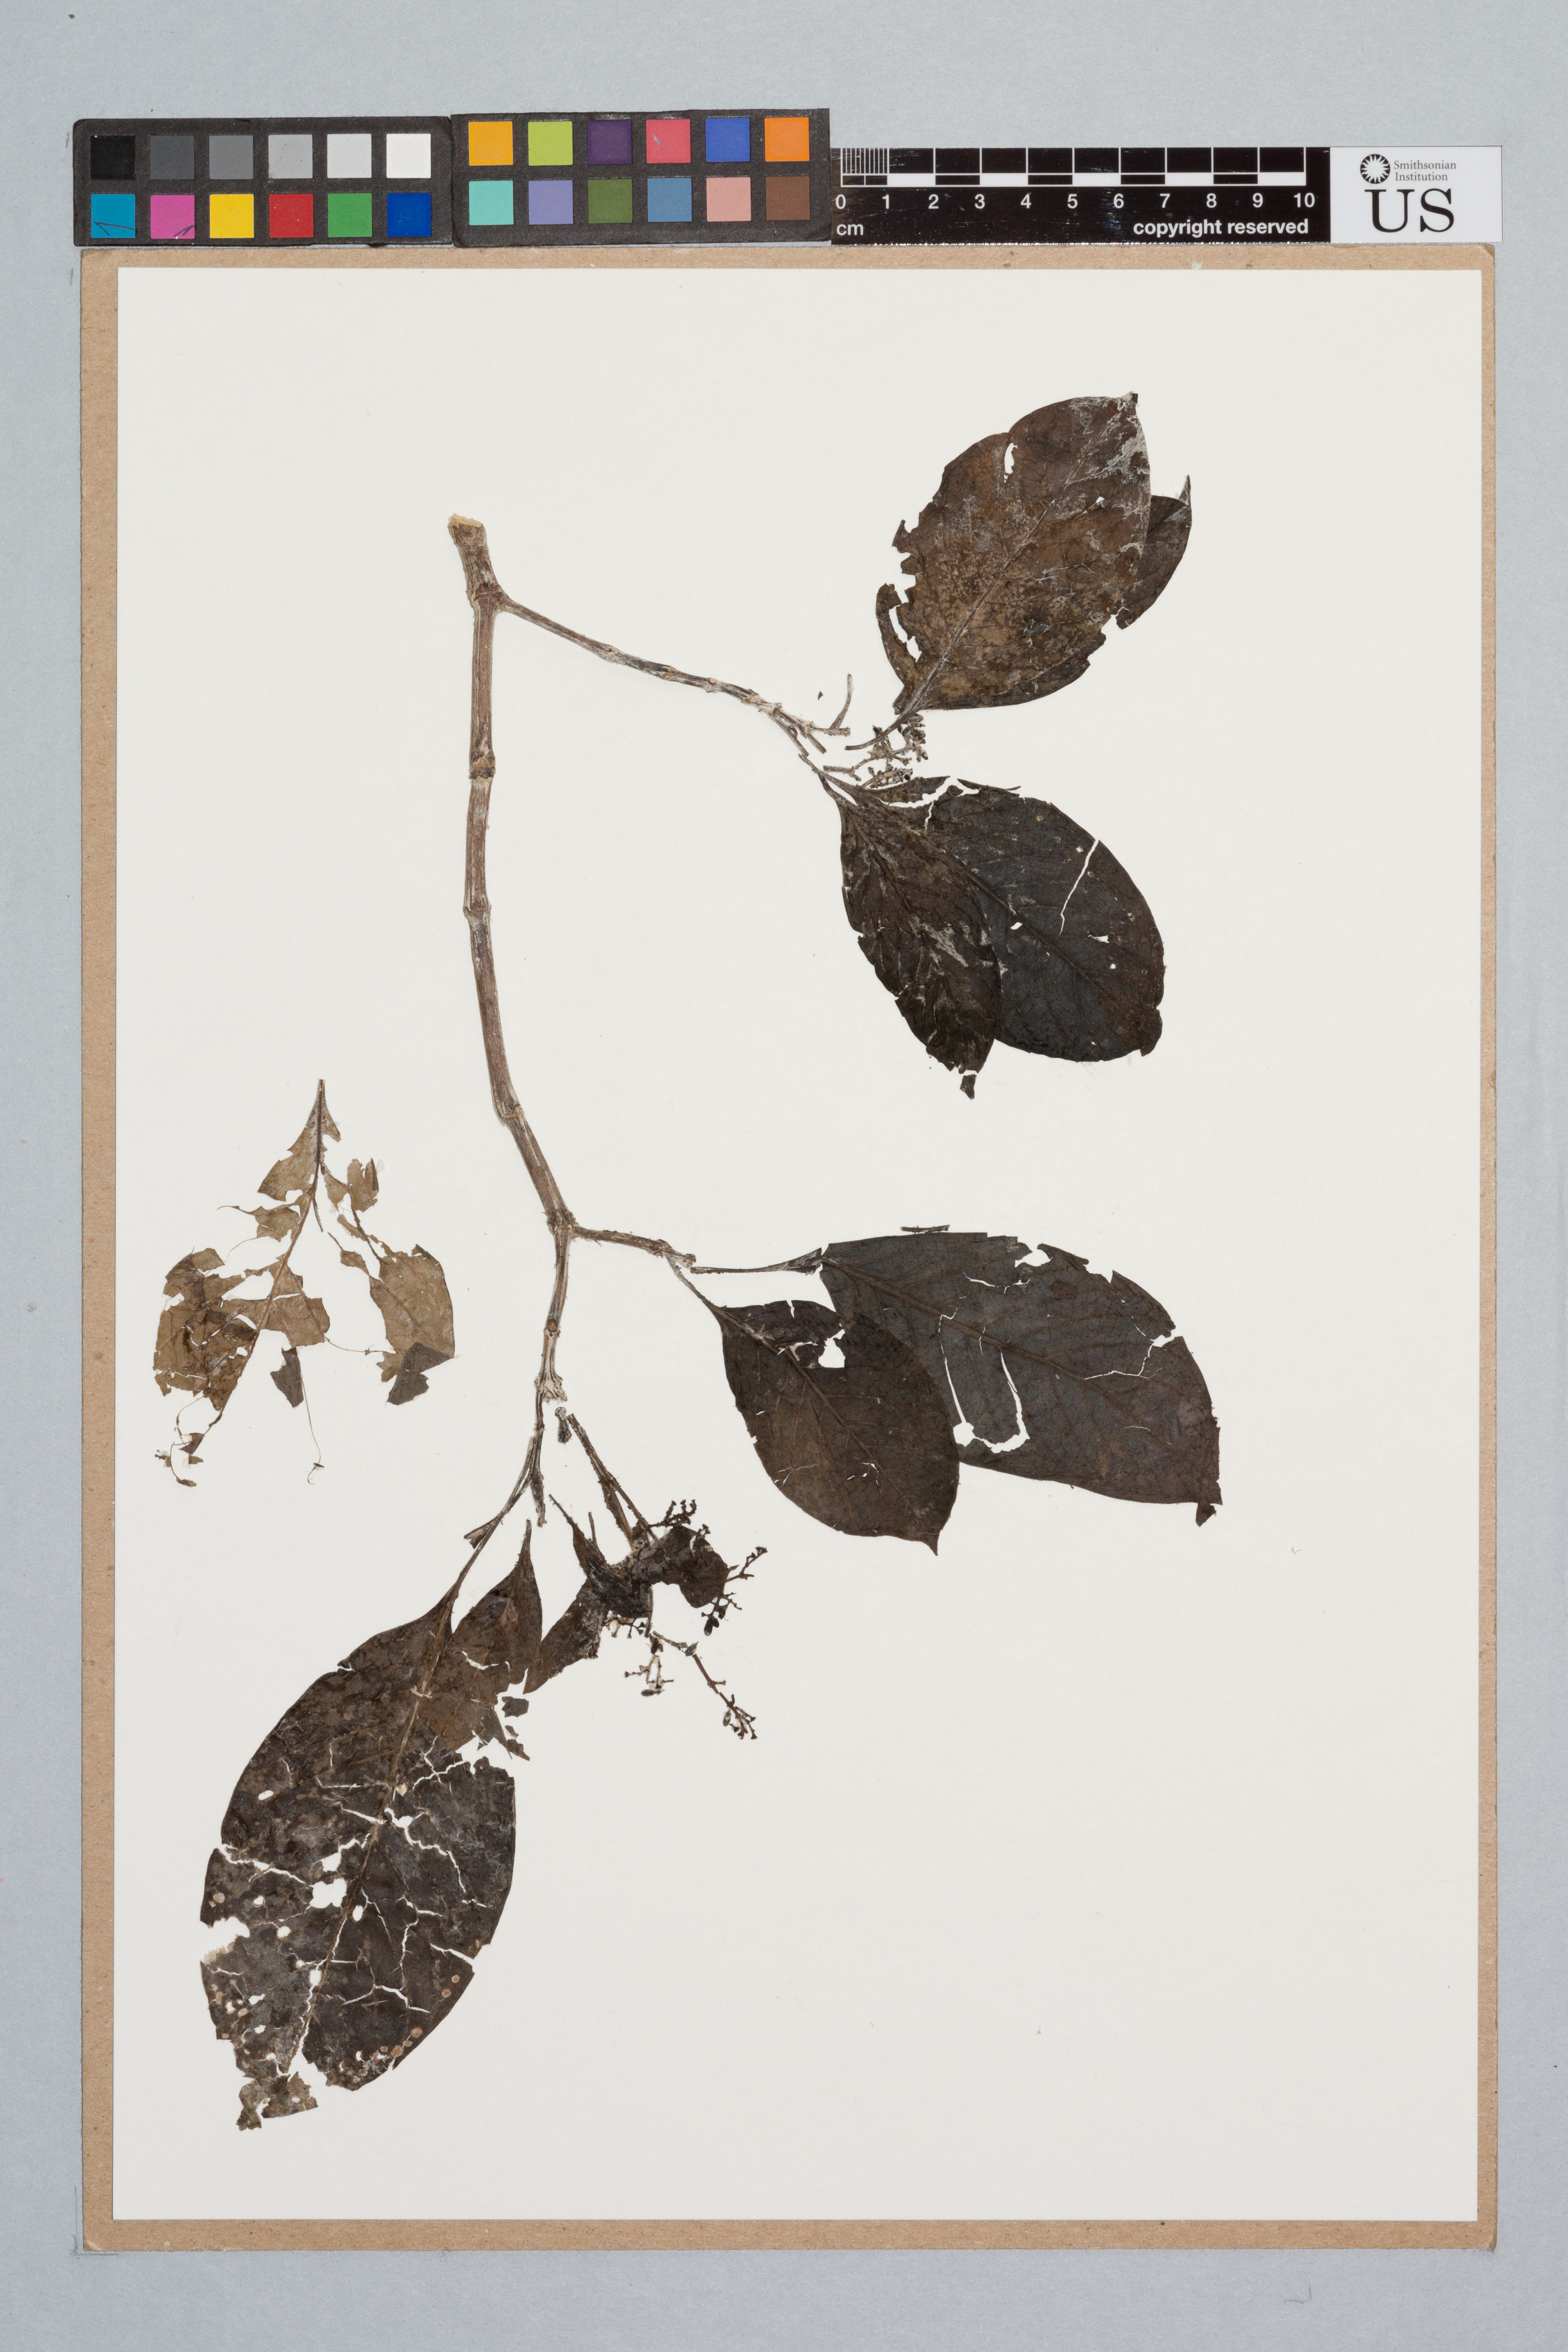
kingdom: Plantae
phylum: Tracheophyta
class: Magnoliopsida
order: Gentianales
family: Rubiaceae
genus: Psychotria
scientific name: Psychotria mapourioides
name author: DC.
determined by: Delprete, P. G., Herb. de Guyane Cay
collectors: S. Mori & J. J. Pipoly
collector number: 15638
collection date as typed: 18-Apr-83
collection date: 1983-04-18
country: French Guiana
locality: Saül, near the center of the department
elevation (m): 200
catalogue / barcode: US 2988695